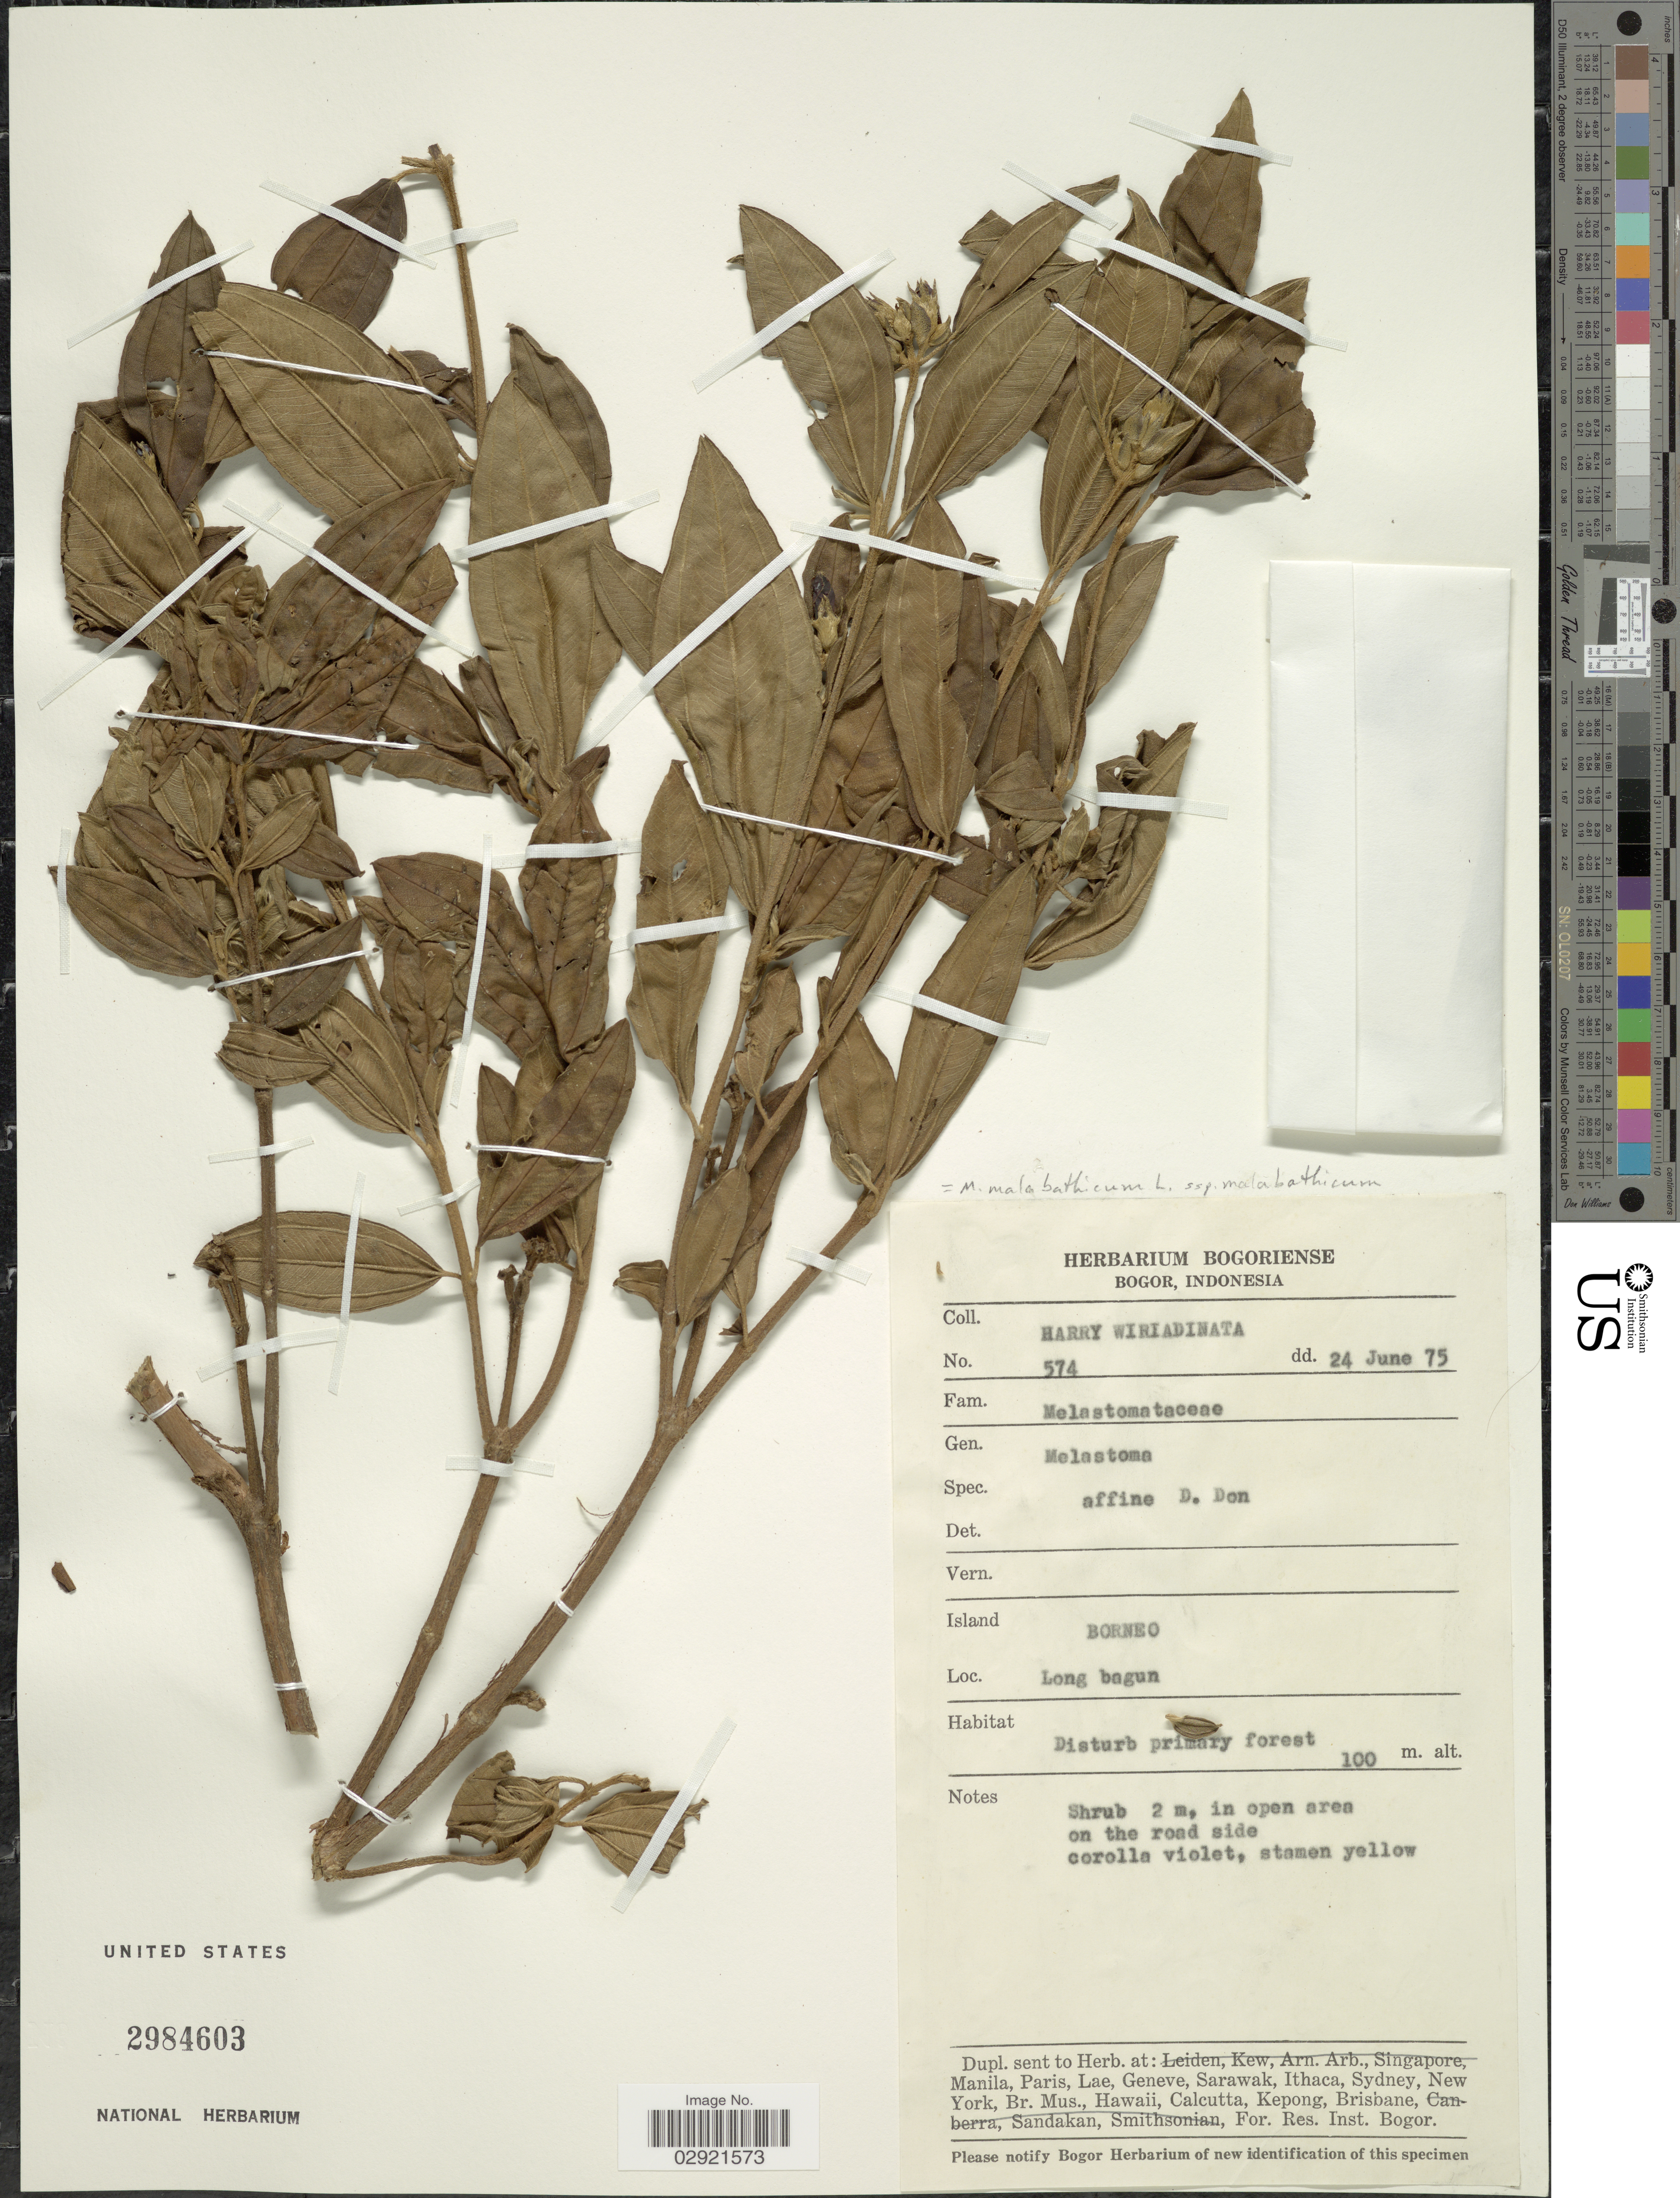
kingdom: Plantae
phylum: Tracheophyta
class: Magnoliopsida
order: Myrtales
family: Melastomataceae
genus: Melastoma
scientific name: Melastoma malabathricum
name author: L.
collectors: H. Wiriadanata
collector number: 574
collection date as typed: Transcribed d/m/y: 24/6/75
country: Indonesia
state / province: Kalimantan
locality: Island Borneo. Long bagun.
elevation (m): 100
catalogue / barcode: US 2984603